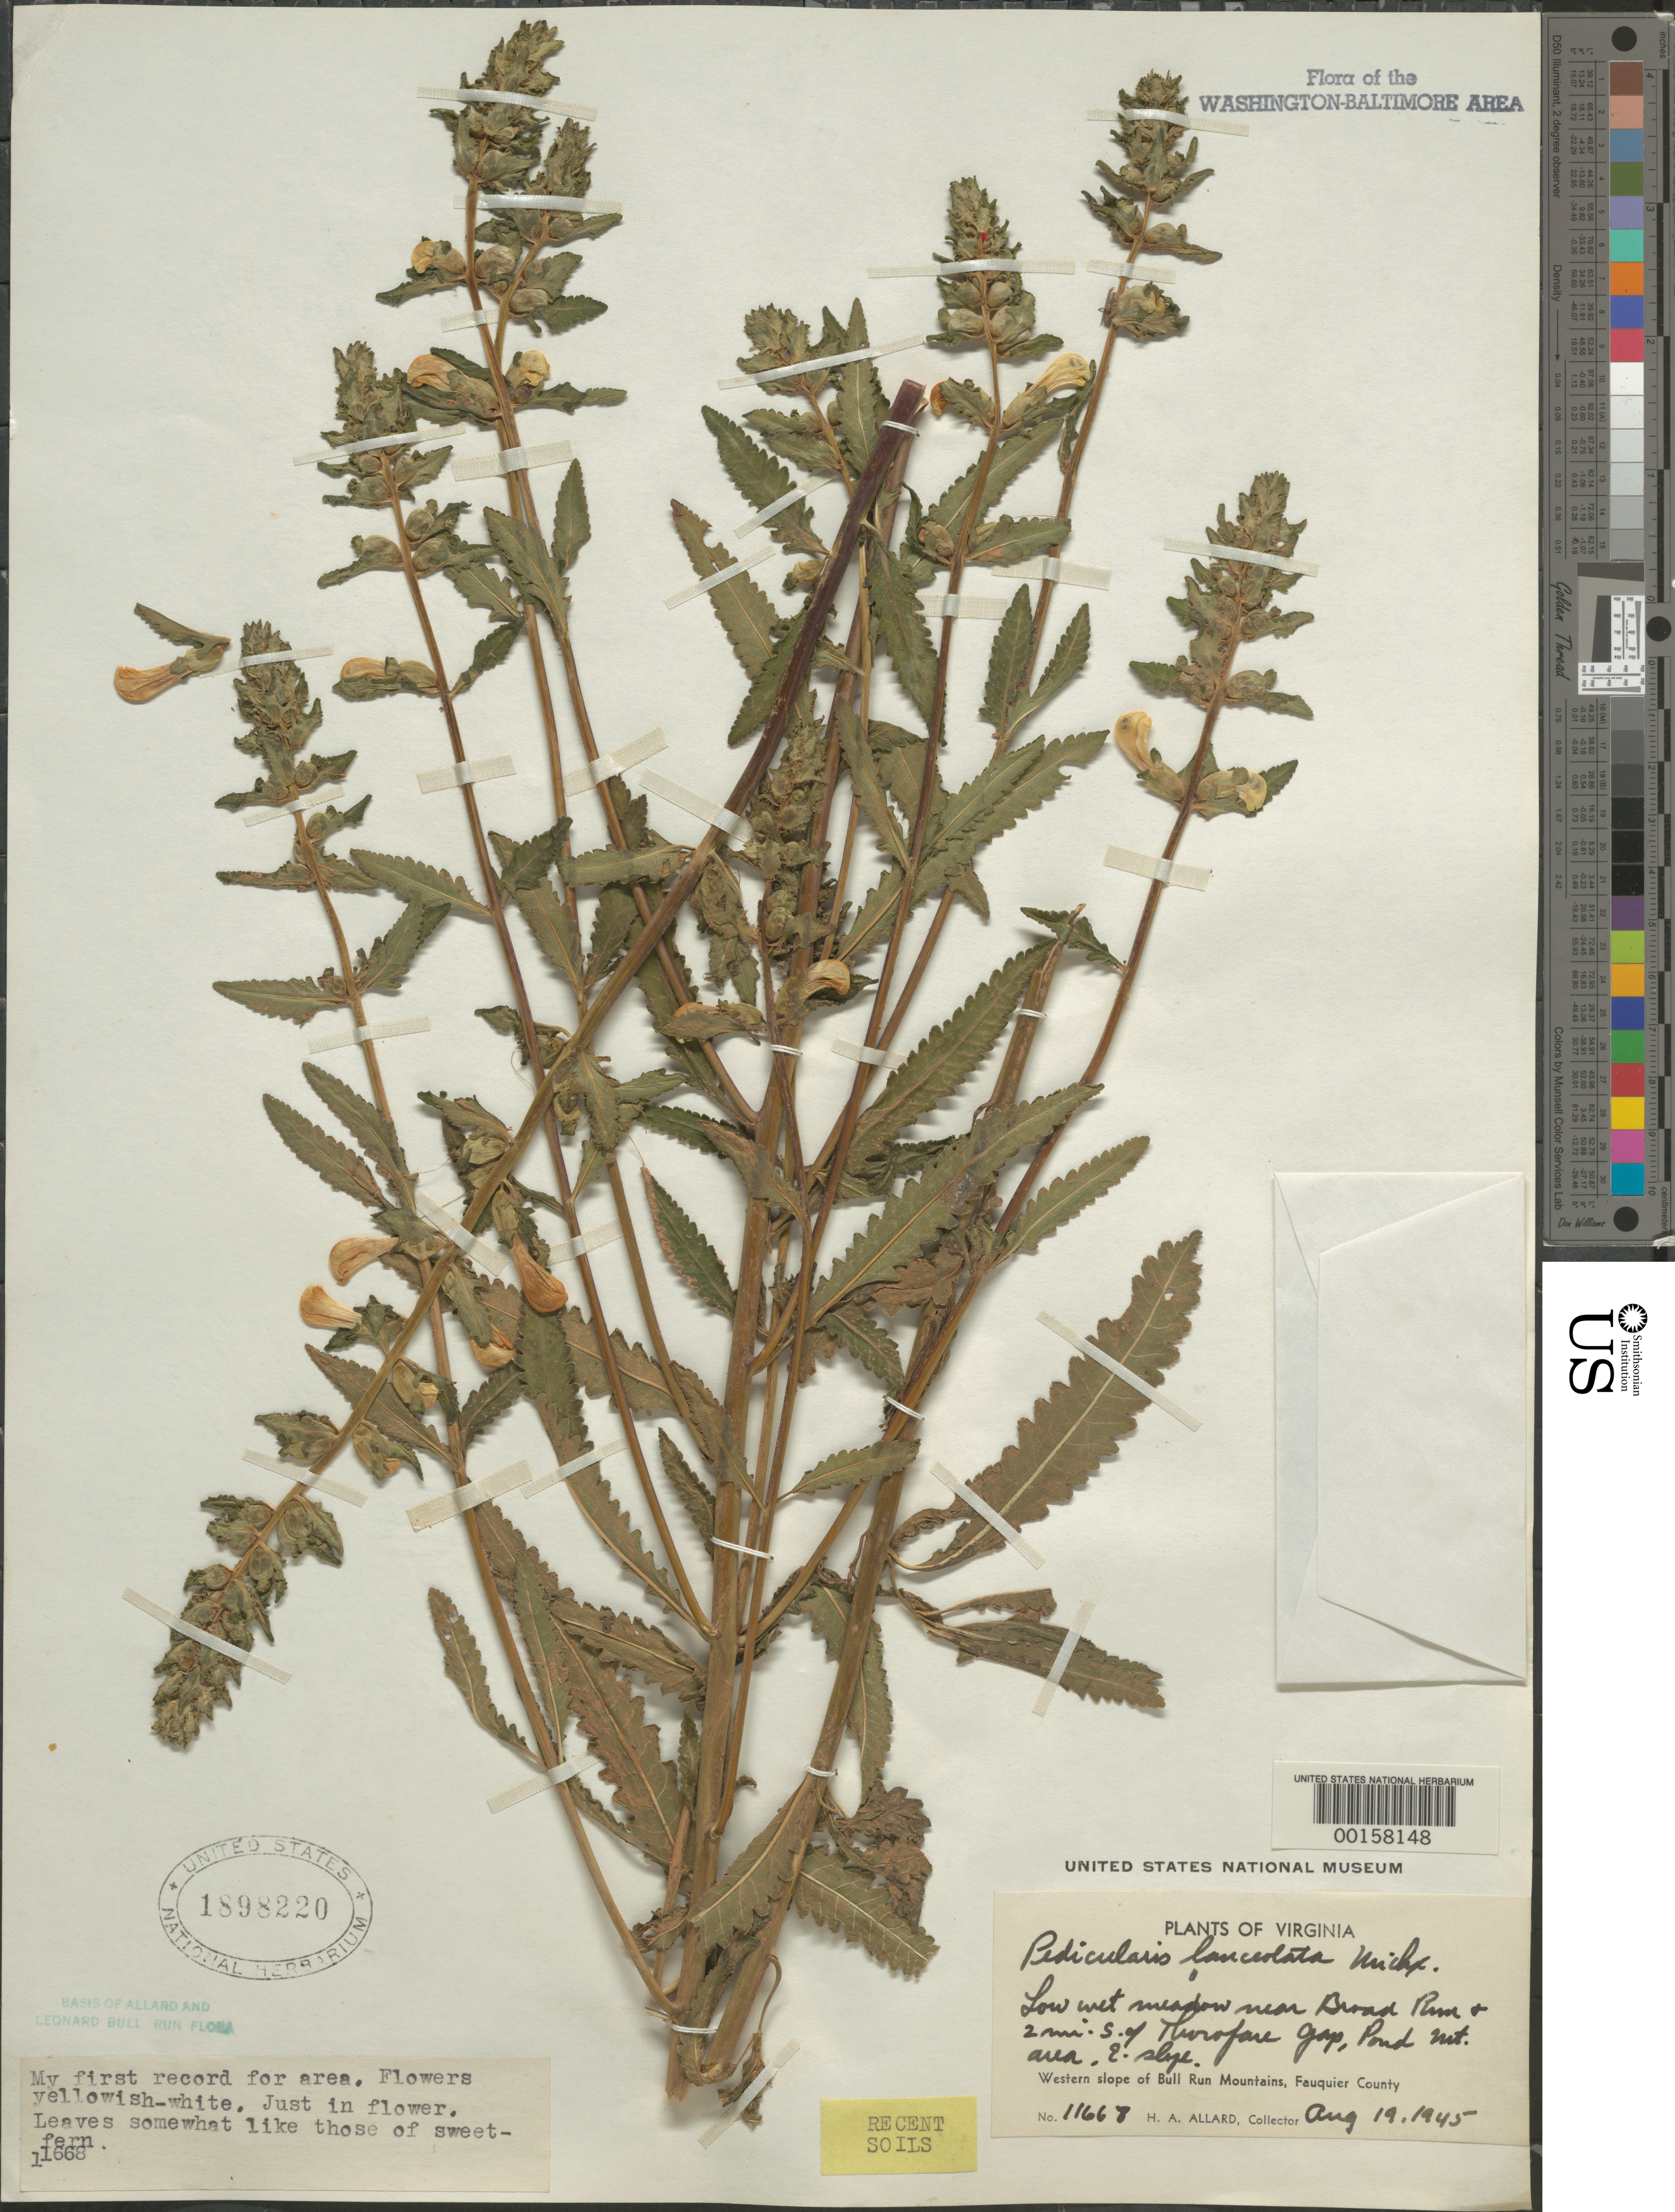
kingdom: Plantae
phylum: Tracheophyta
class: Magnoliopsida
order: Lamiales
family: Orobanchaceae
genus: Pedicularis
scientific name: Pedicularis lanceolata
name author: Michx.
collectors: H. A. Allard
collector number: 1168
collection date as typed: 19 Aug 1945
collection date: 1945-08-19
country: United States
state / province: Virginia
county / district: Fauquier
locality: South of Thorofare Gap near Broad Run Pond Mountains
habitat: Loe wet meadow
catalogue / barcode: US 1898220